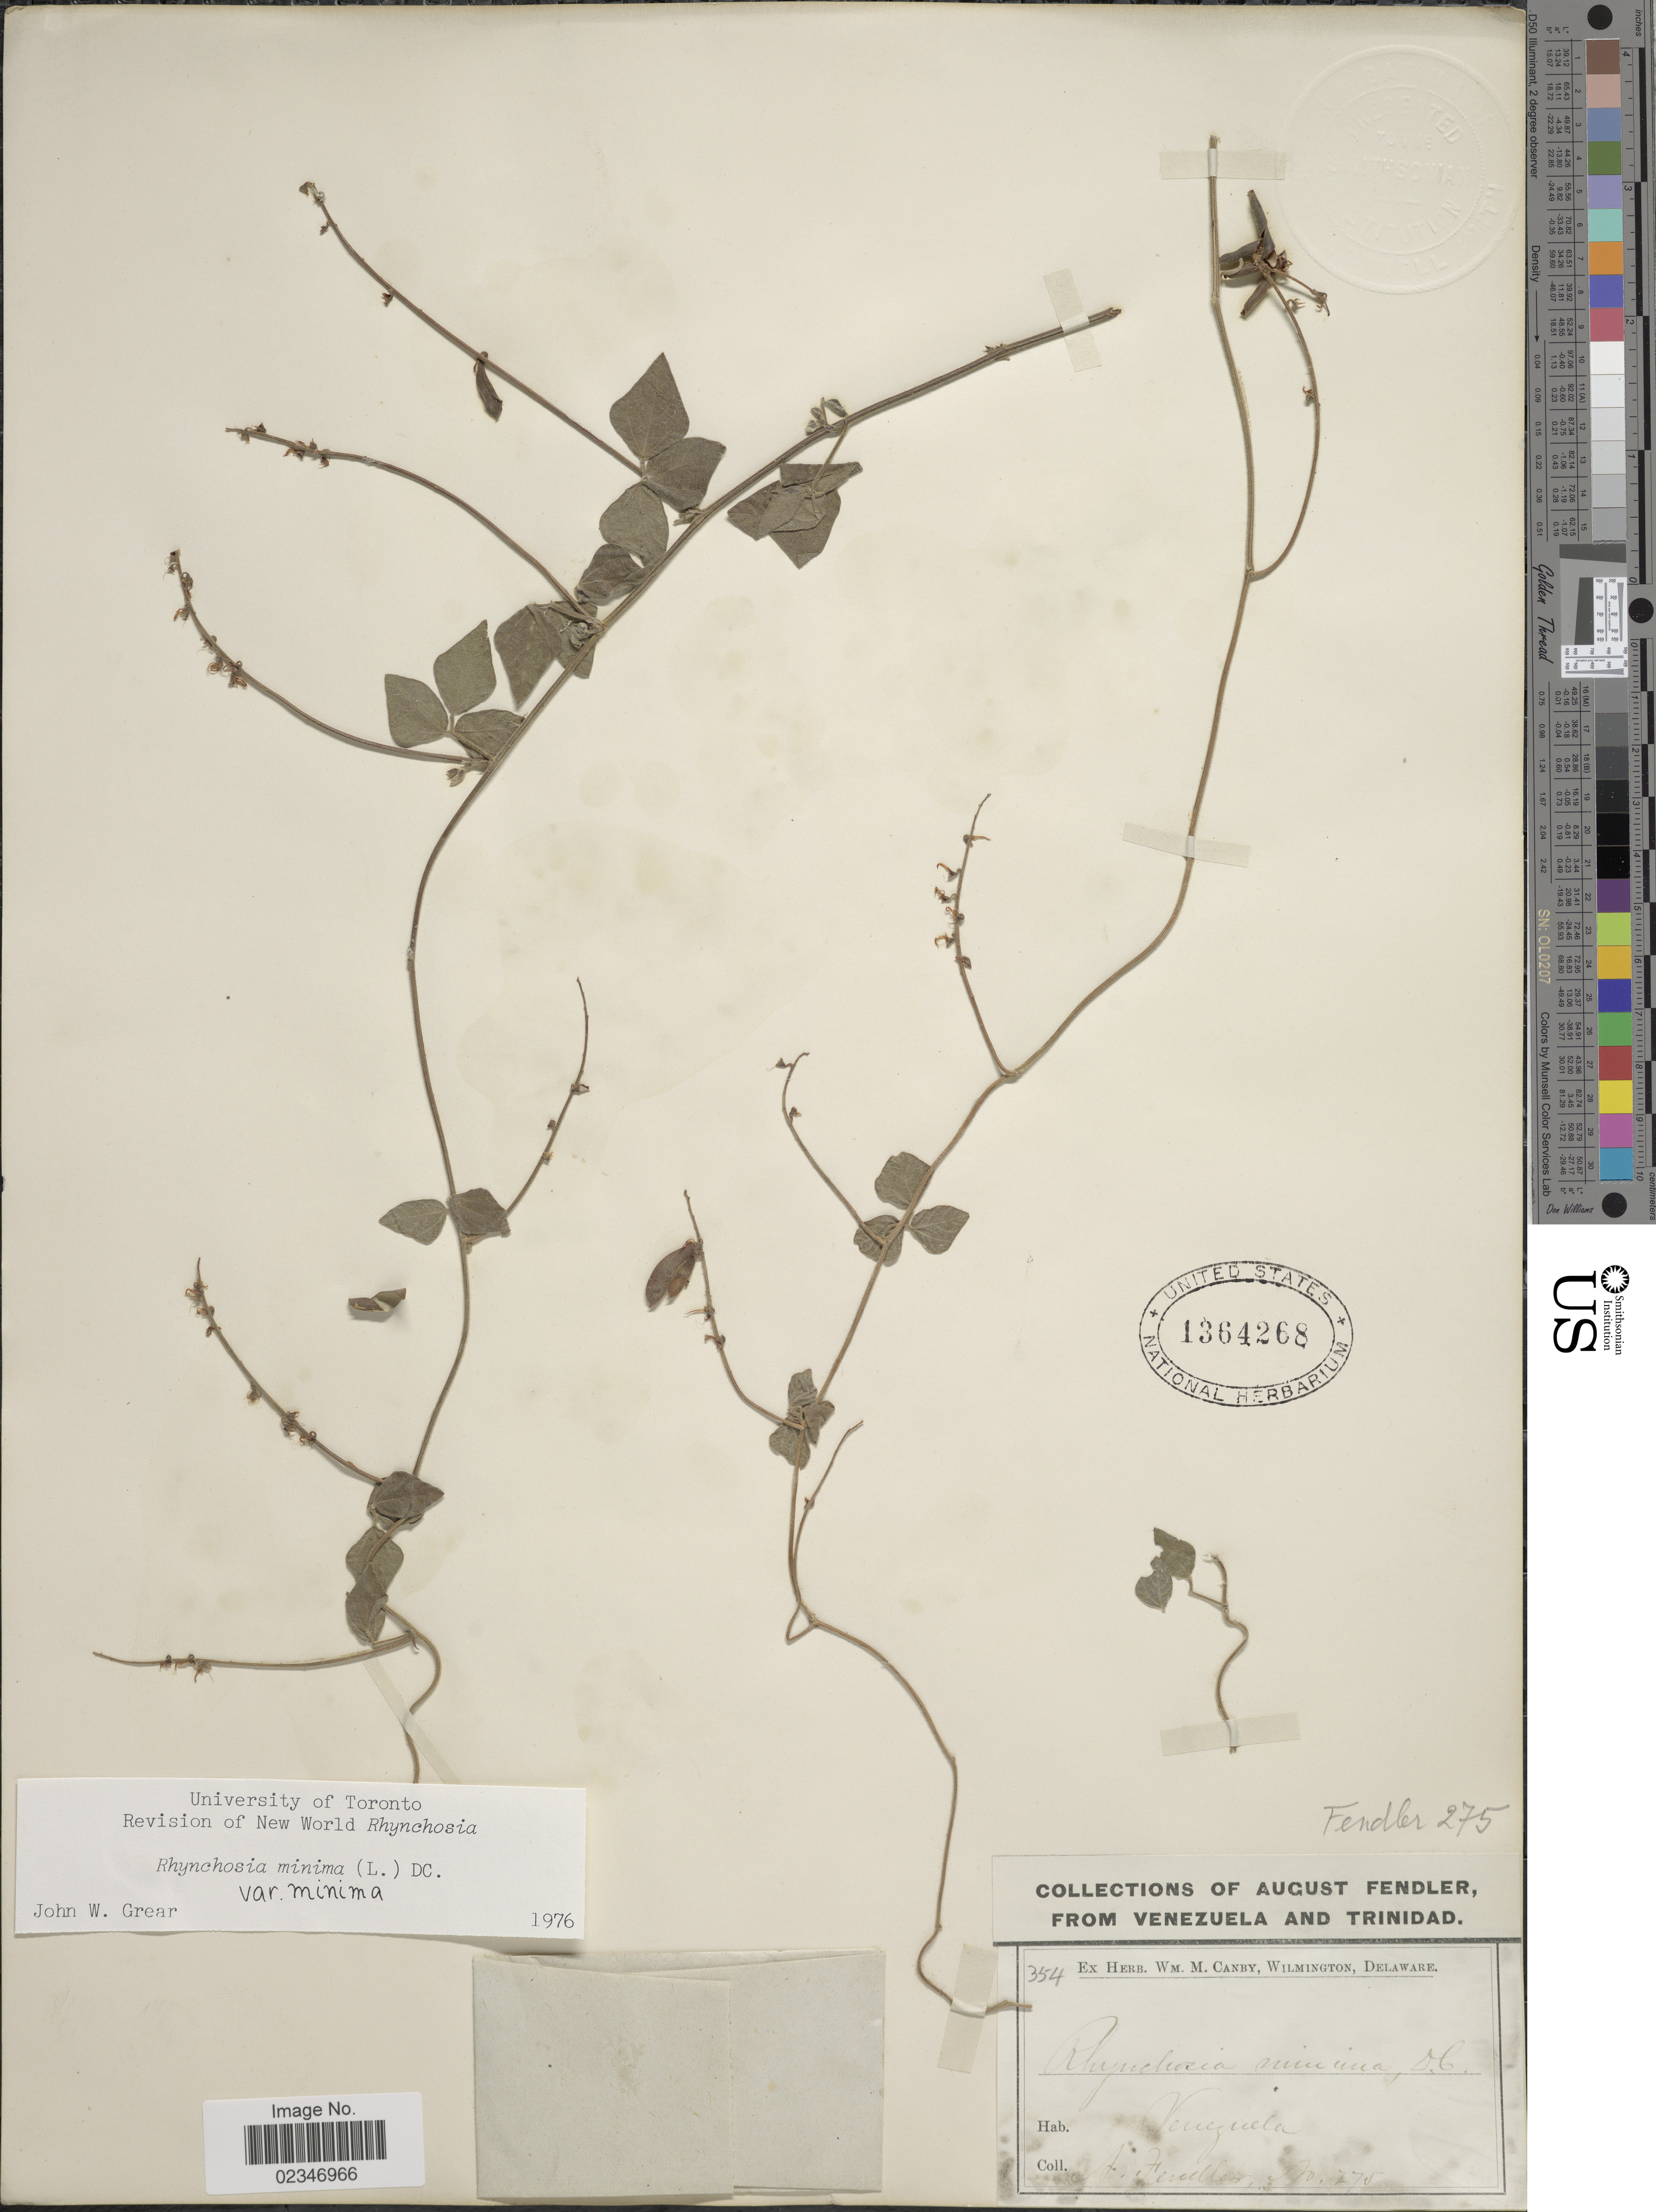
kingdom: Plantae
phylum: Tracheophyta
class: Magnoliopsida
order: Fabales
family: Fabaceae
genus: Rhynchosia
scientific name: Rhynchosia minima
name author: (L.) DC.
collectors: A. Fendler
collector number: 275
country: Venezuela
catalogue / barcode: US 1364268